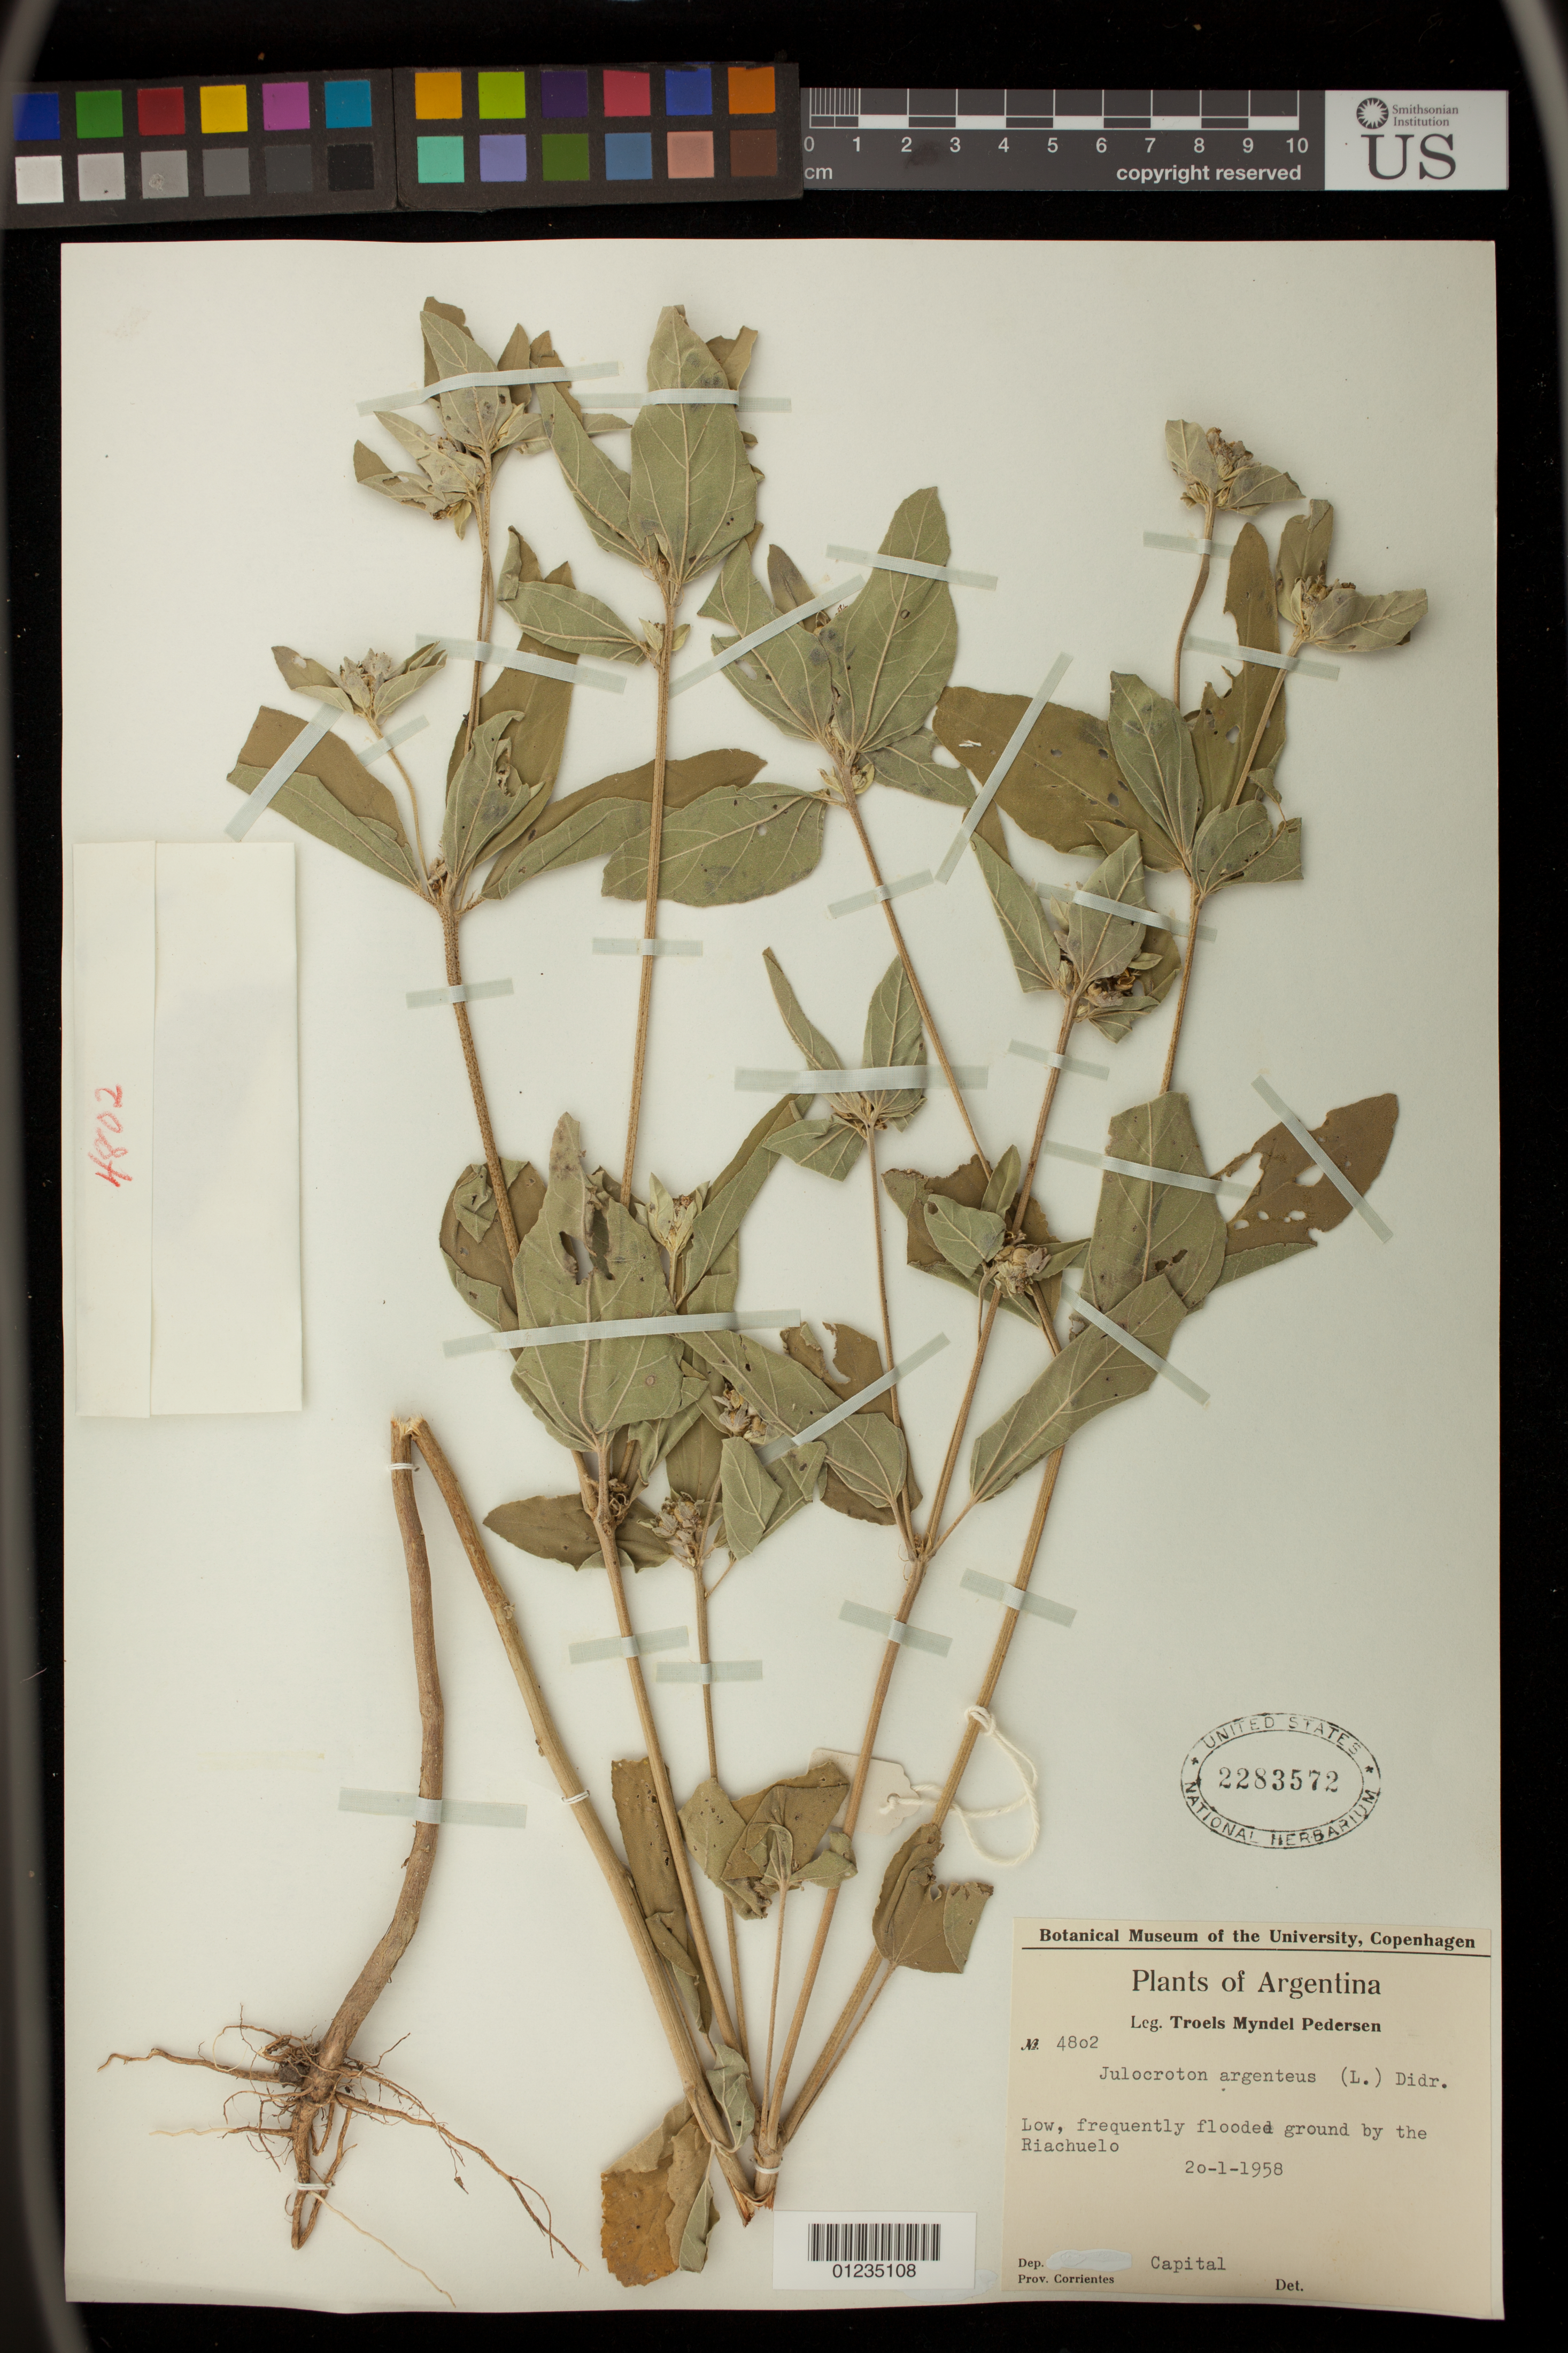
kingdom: Plantae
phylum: Tracheophyta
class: Magnoliopsida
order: Malpighiales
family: Euphorbiaceae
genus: Julocroton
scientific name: Julocroton argenteus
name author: (L.) Didr.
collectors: T. Pederson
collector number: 4802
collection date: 1958-01-20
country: Argentina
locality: Low, frequently flooded ground by the Riachuelo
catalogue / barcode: US 2283572